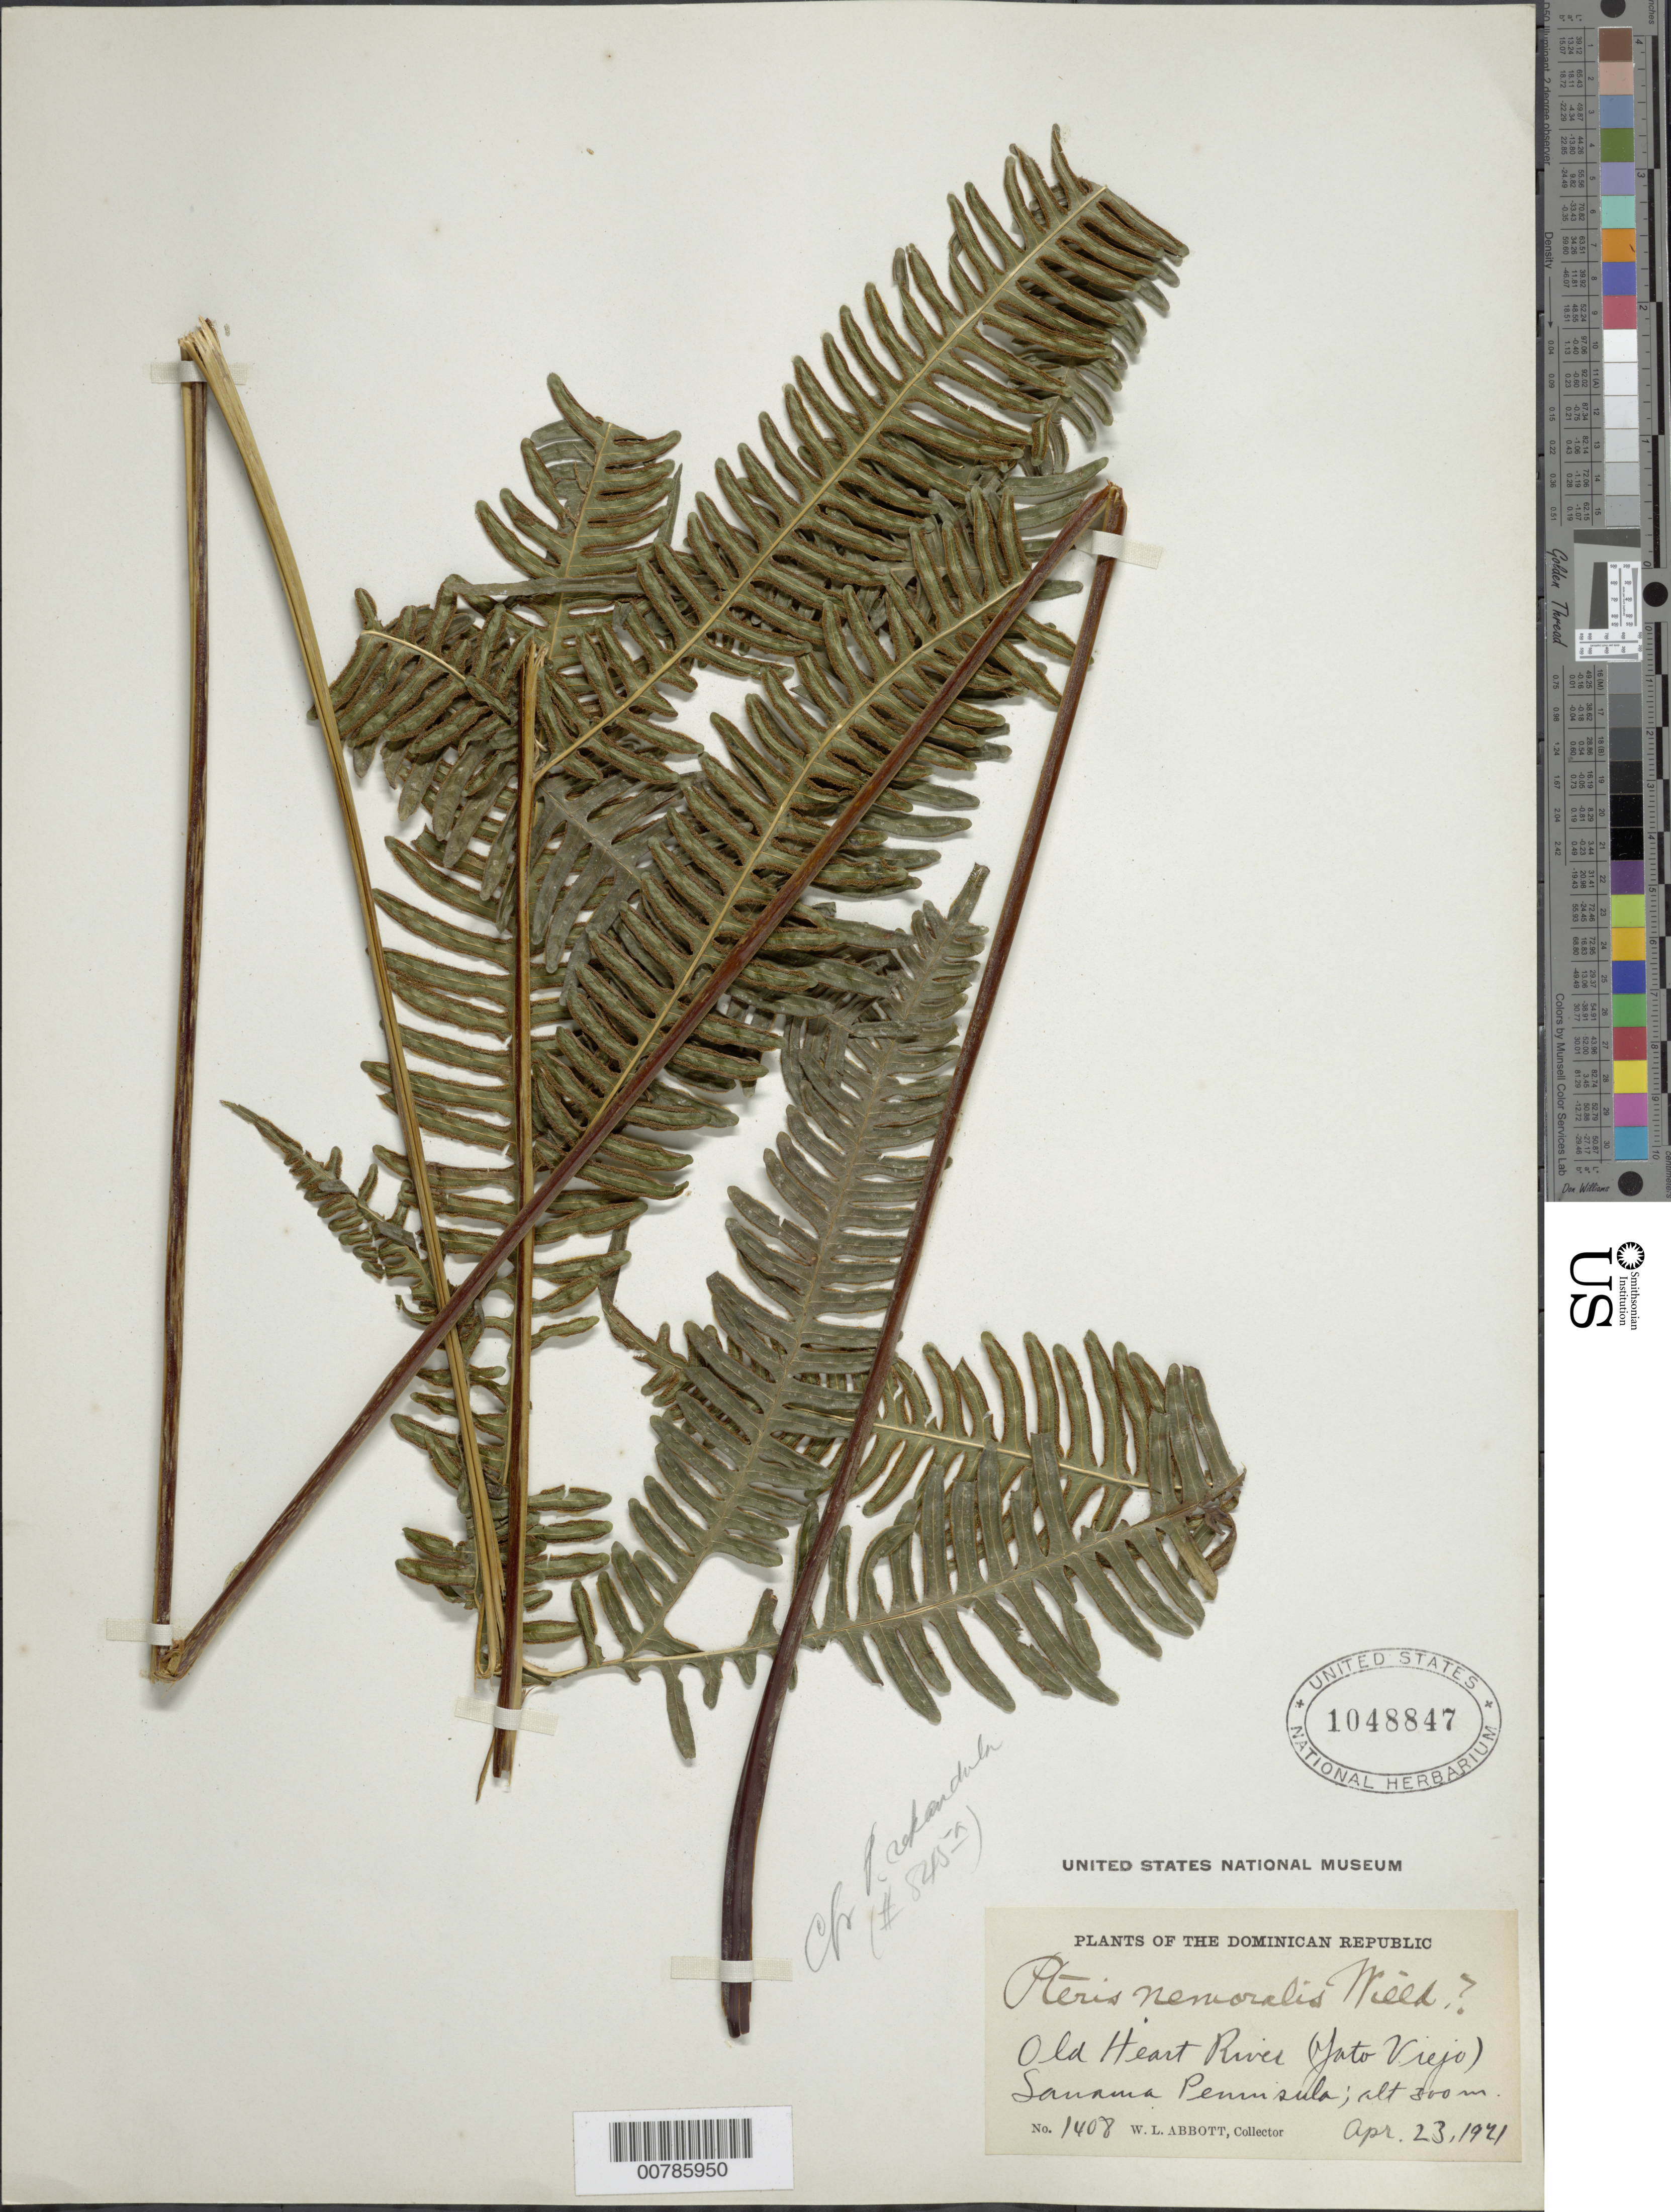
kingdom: Plantae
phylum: Tracheophyta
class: Polypodiopsida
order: Polypodiales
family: Pteridaceae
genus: Pteris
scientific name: Pteris quadriaurita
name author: Retz.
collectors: W. L. Abbott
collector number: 1408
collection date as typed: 23 Apr 1910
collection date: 1910-04-23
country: Dominican Republic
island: Hispaniola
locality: Old Heart River (Jato Viejo), Samaná Peninsula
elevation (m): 300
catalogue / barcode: US 1048847